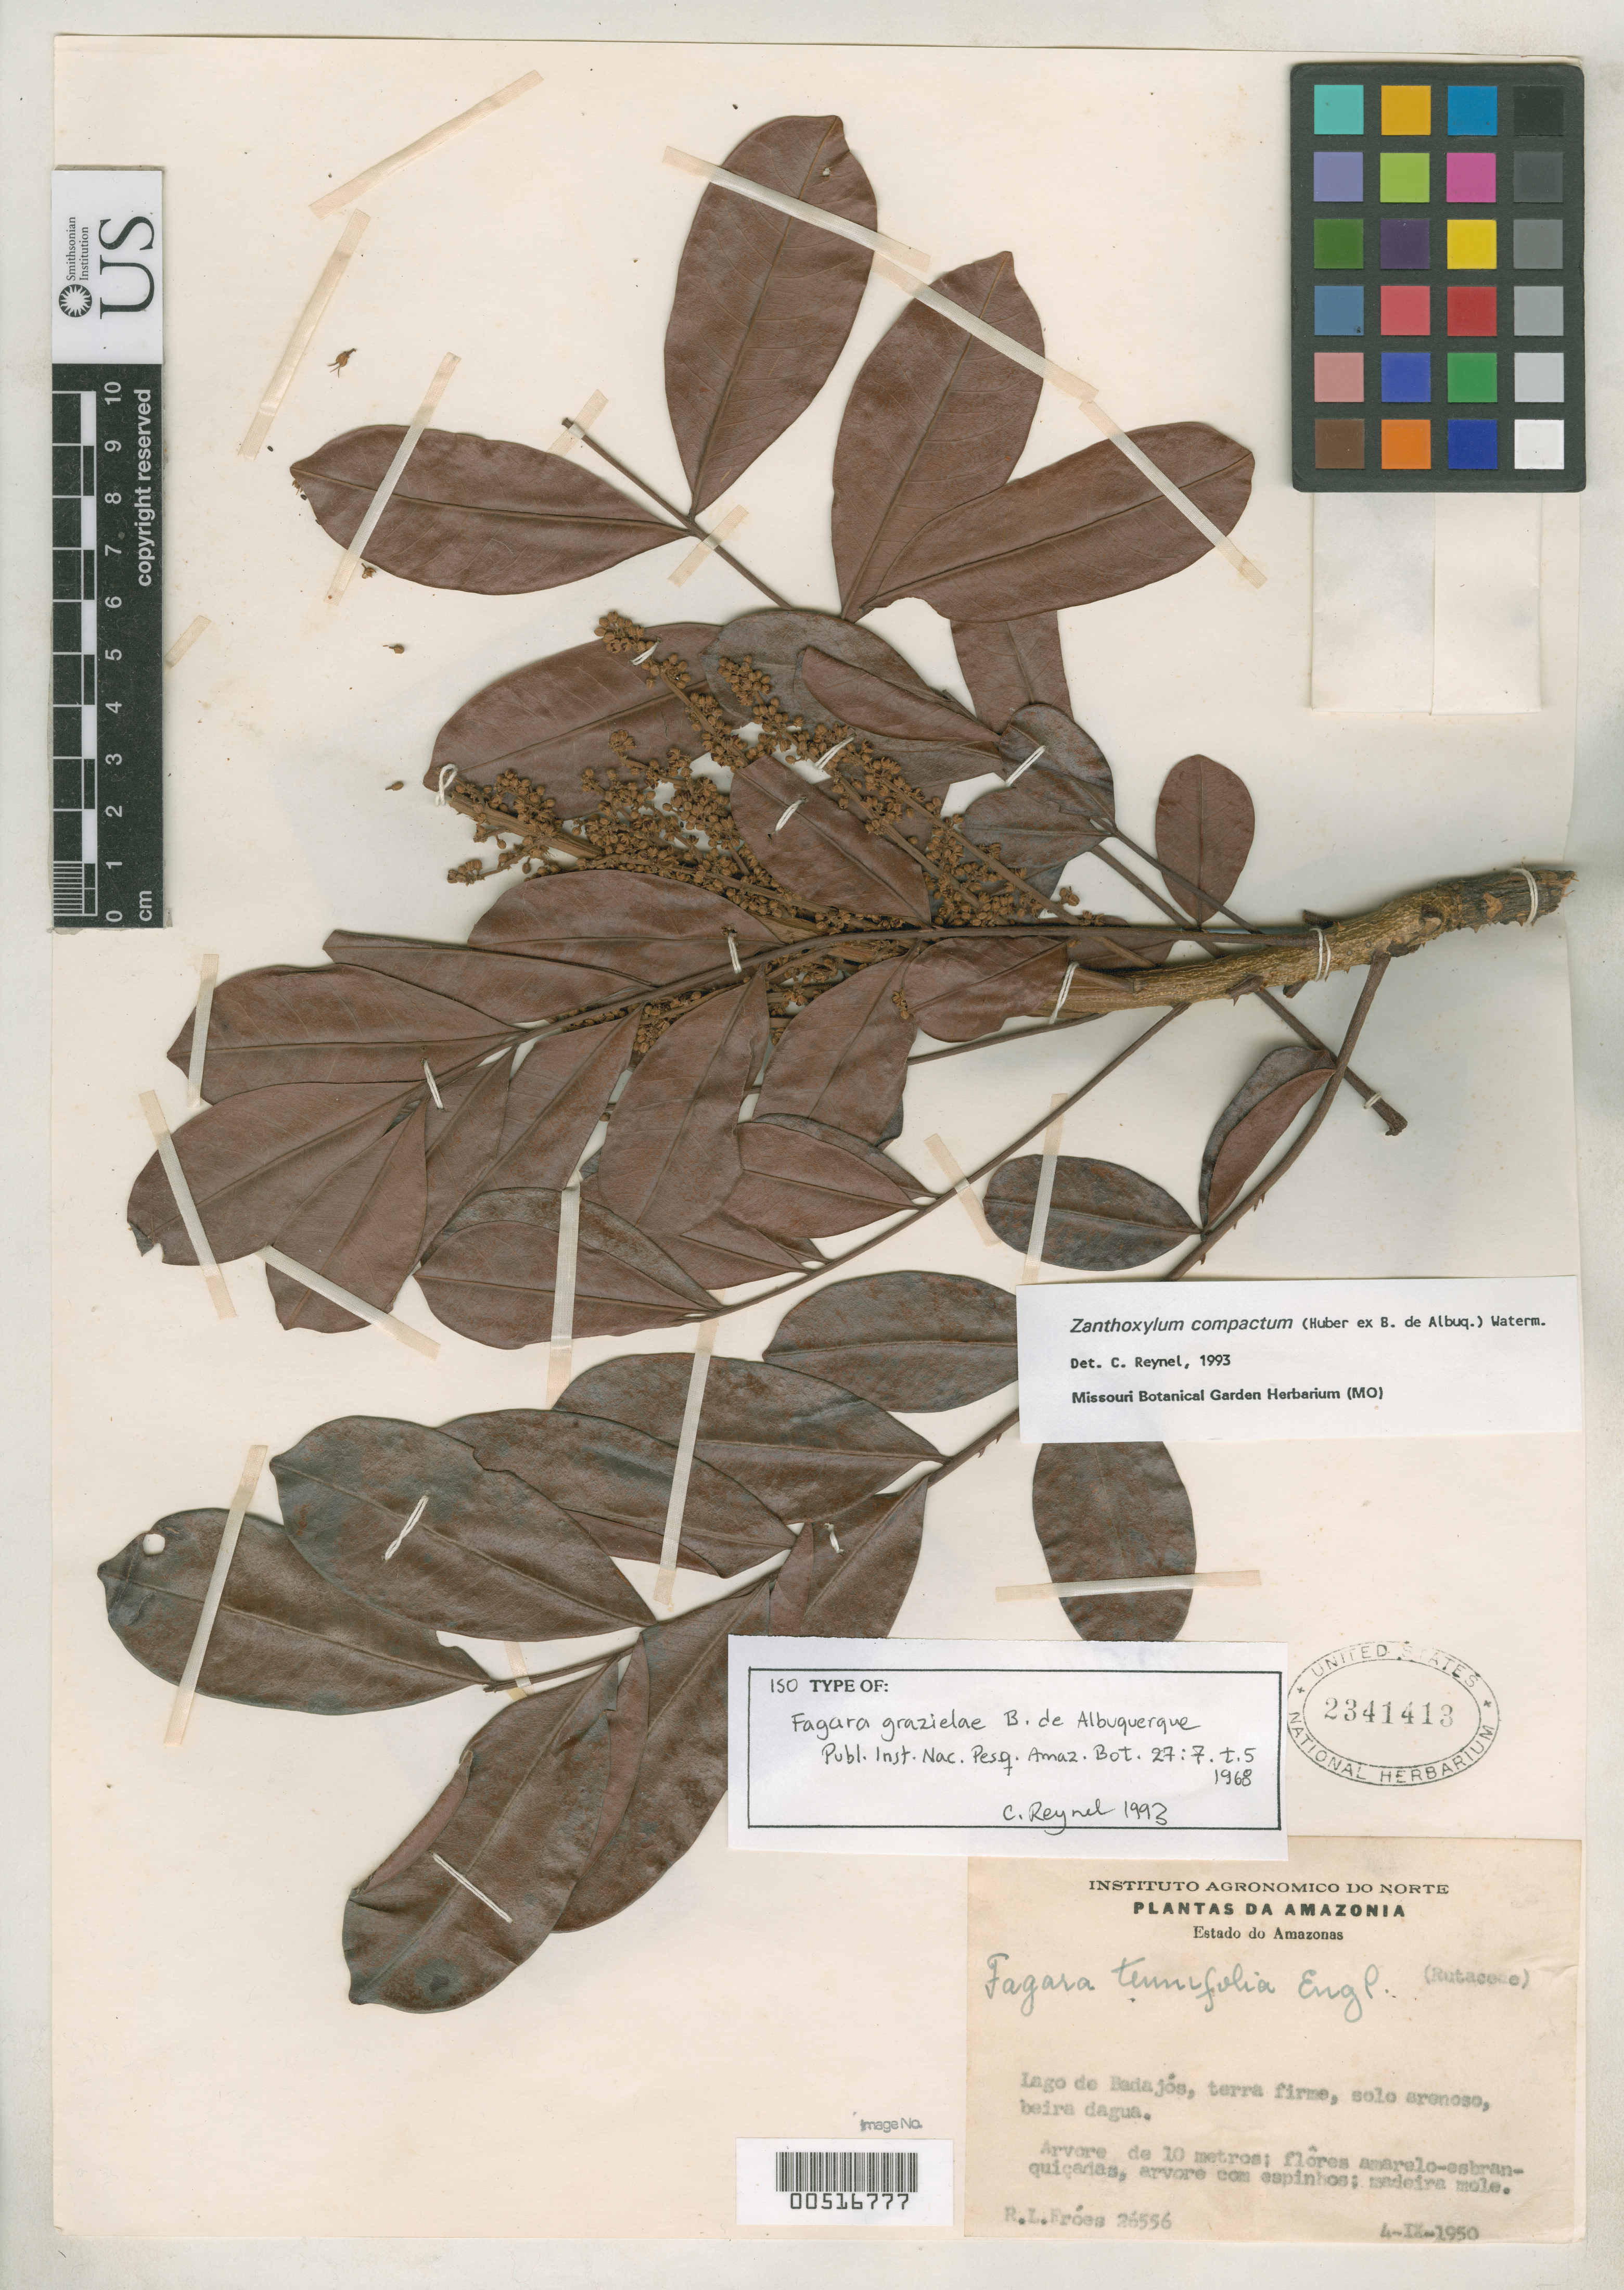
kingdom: Plantae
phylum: Tracheophyta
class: Magnoliopsida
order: Sapindales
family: Rutaceae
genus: Fagara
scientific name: Fagara grazielae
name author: Albuq.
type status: Isotype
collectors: R. L. Fróes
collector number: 26556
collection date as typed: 04 Sep 1950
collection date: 1950-09-04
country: Brazil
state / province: Amazonas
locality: Lago de Radajos, Terre Firme, solo Arenoso, beira Dagua.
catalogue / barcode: US 2341413